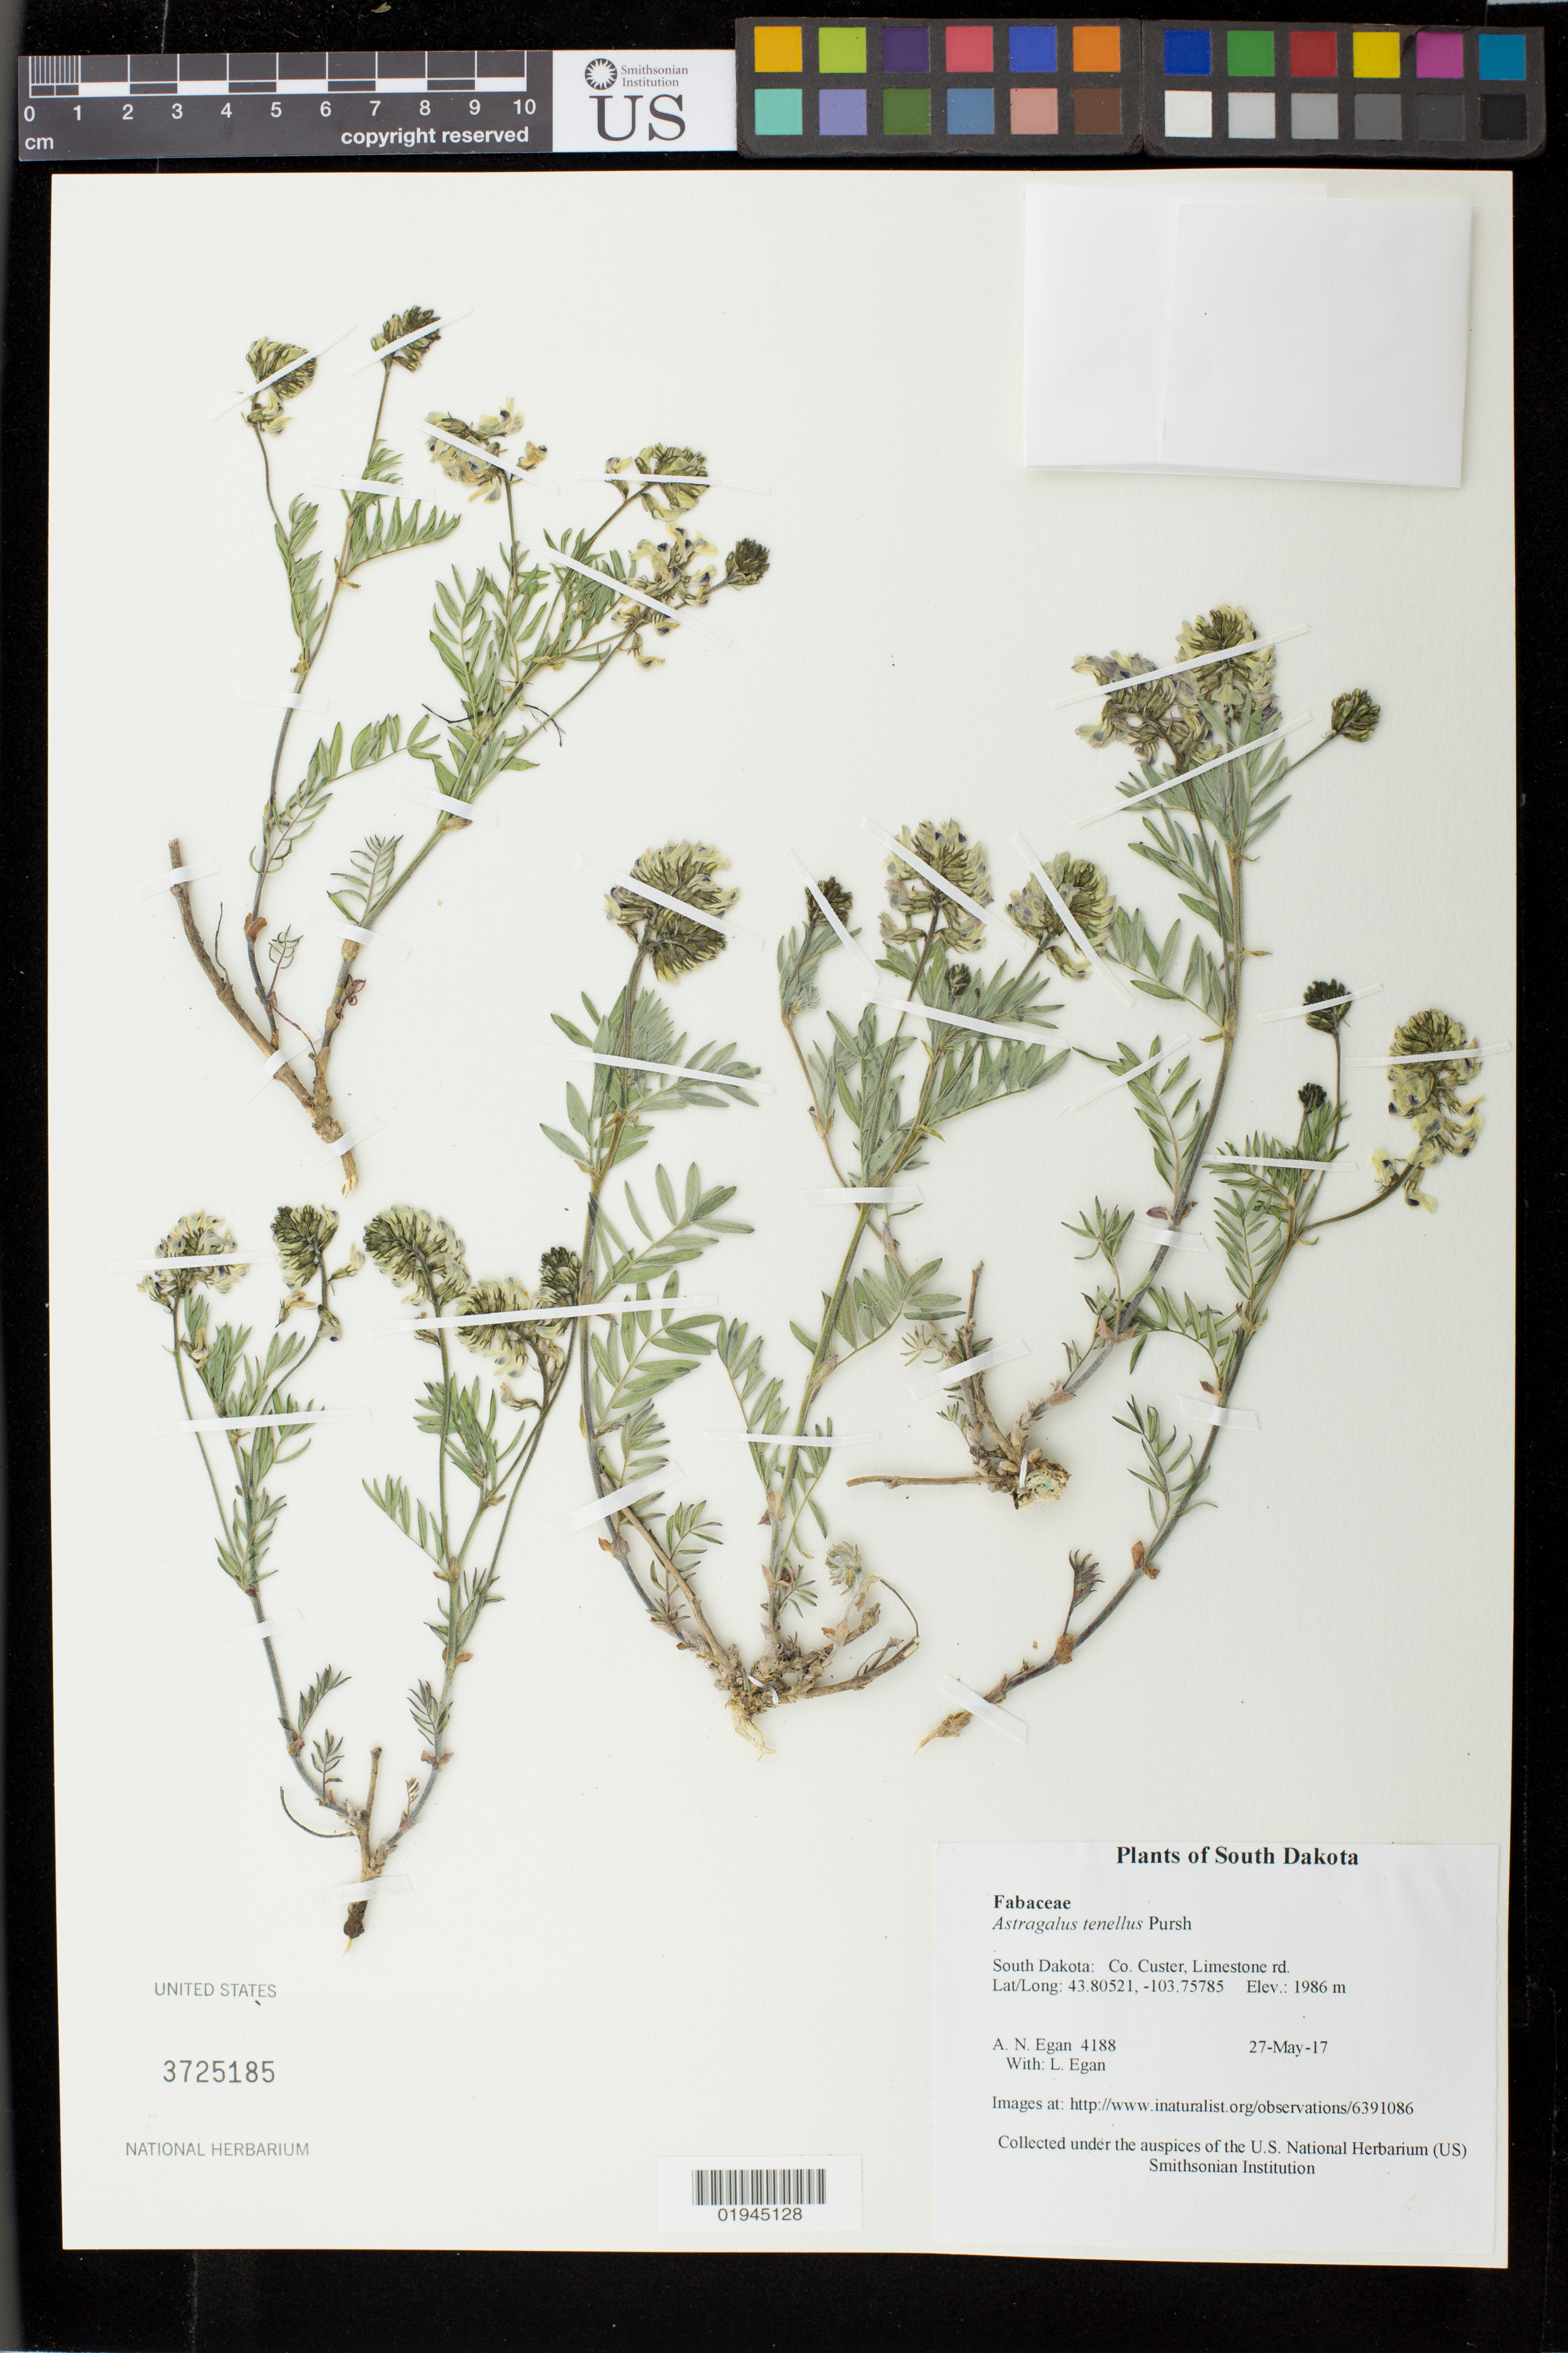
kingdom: Plantae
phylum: Tracheophyta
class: Magnoliopsida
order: Fabales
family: Fabaceae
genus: Astragalus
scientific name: Astragalus tenellus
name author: Pursh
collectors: A. N. Egan & L. Egan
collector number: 4188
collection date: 2017-05-27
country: United States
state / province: South Dakota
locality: Custer, Limestone rd.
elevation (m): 1986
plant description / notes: http://www.inaturalist.org/observations/6391086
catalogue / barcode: US 3725185